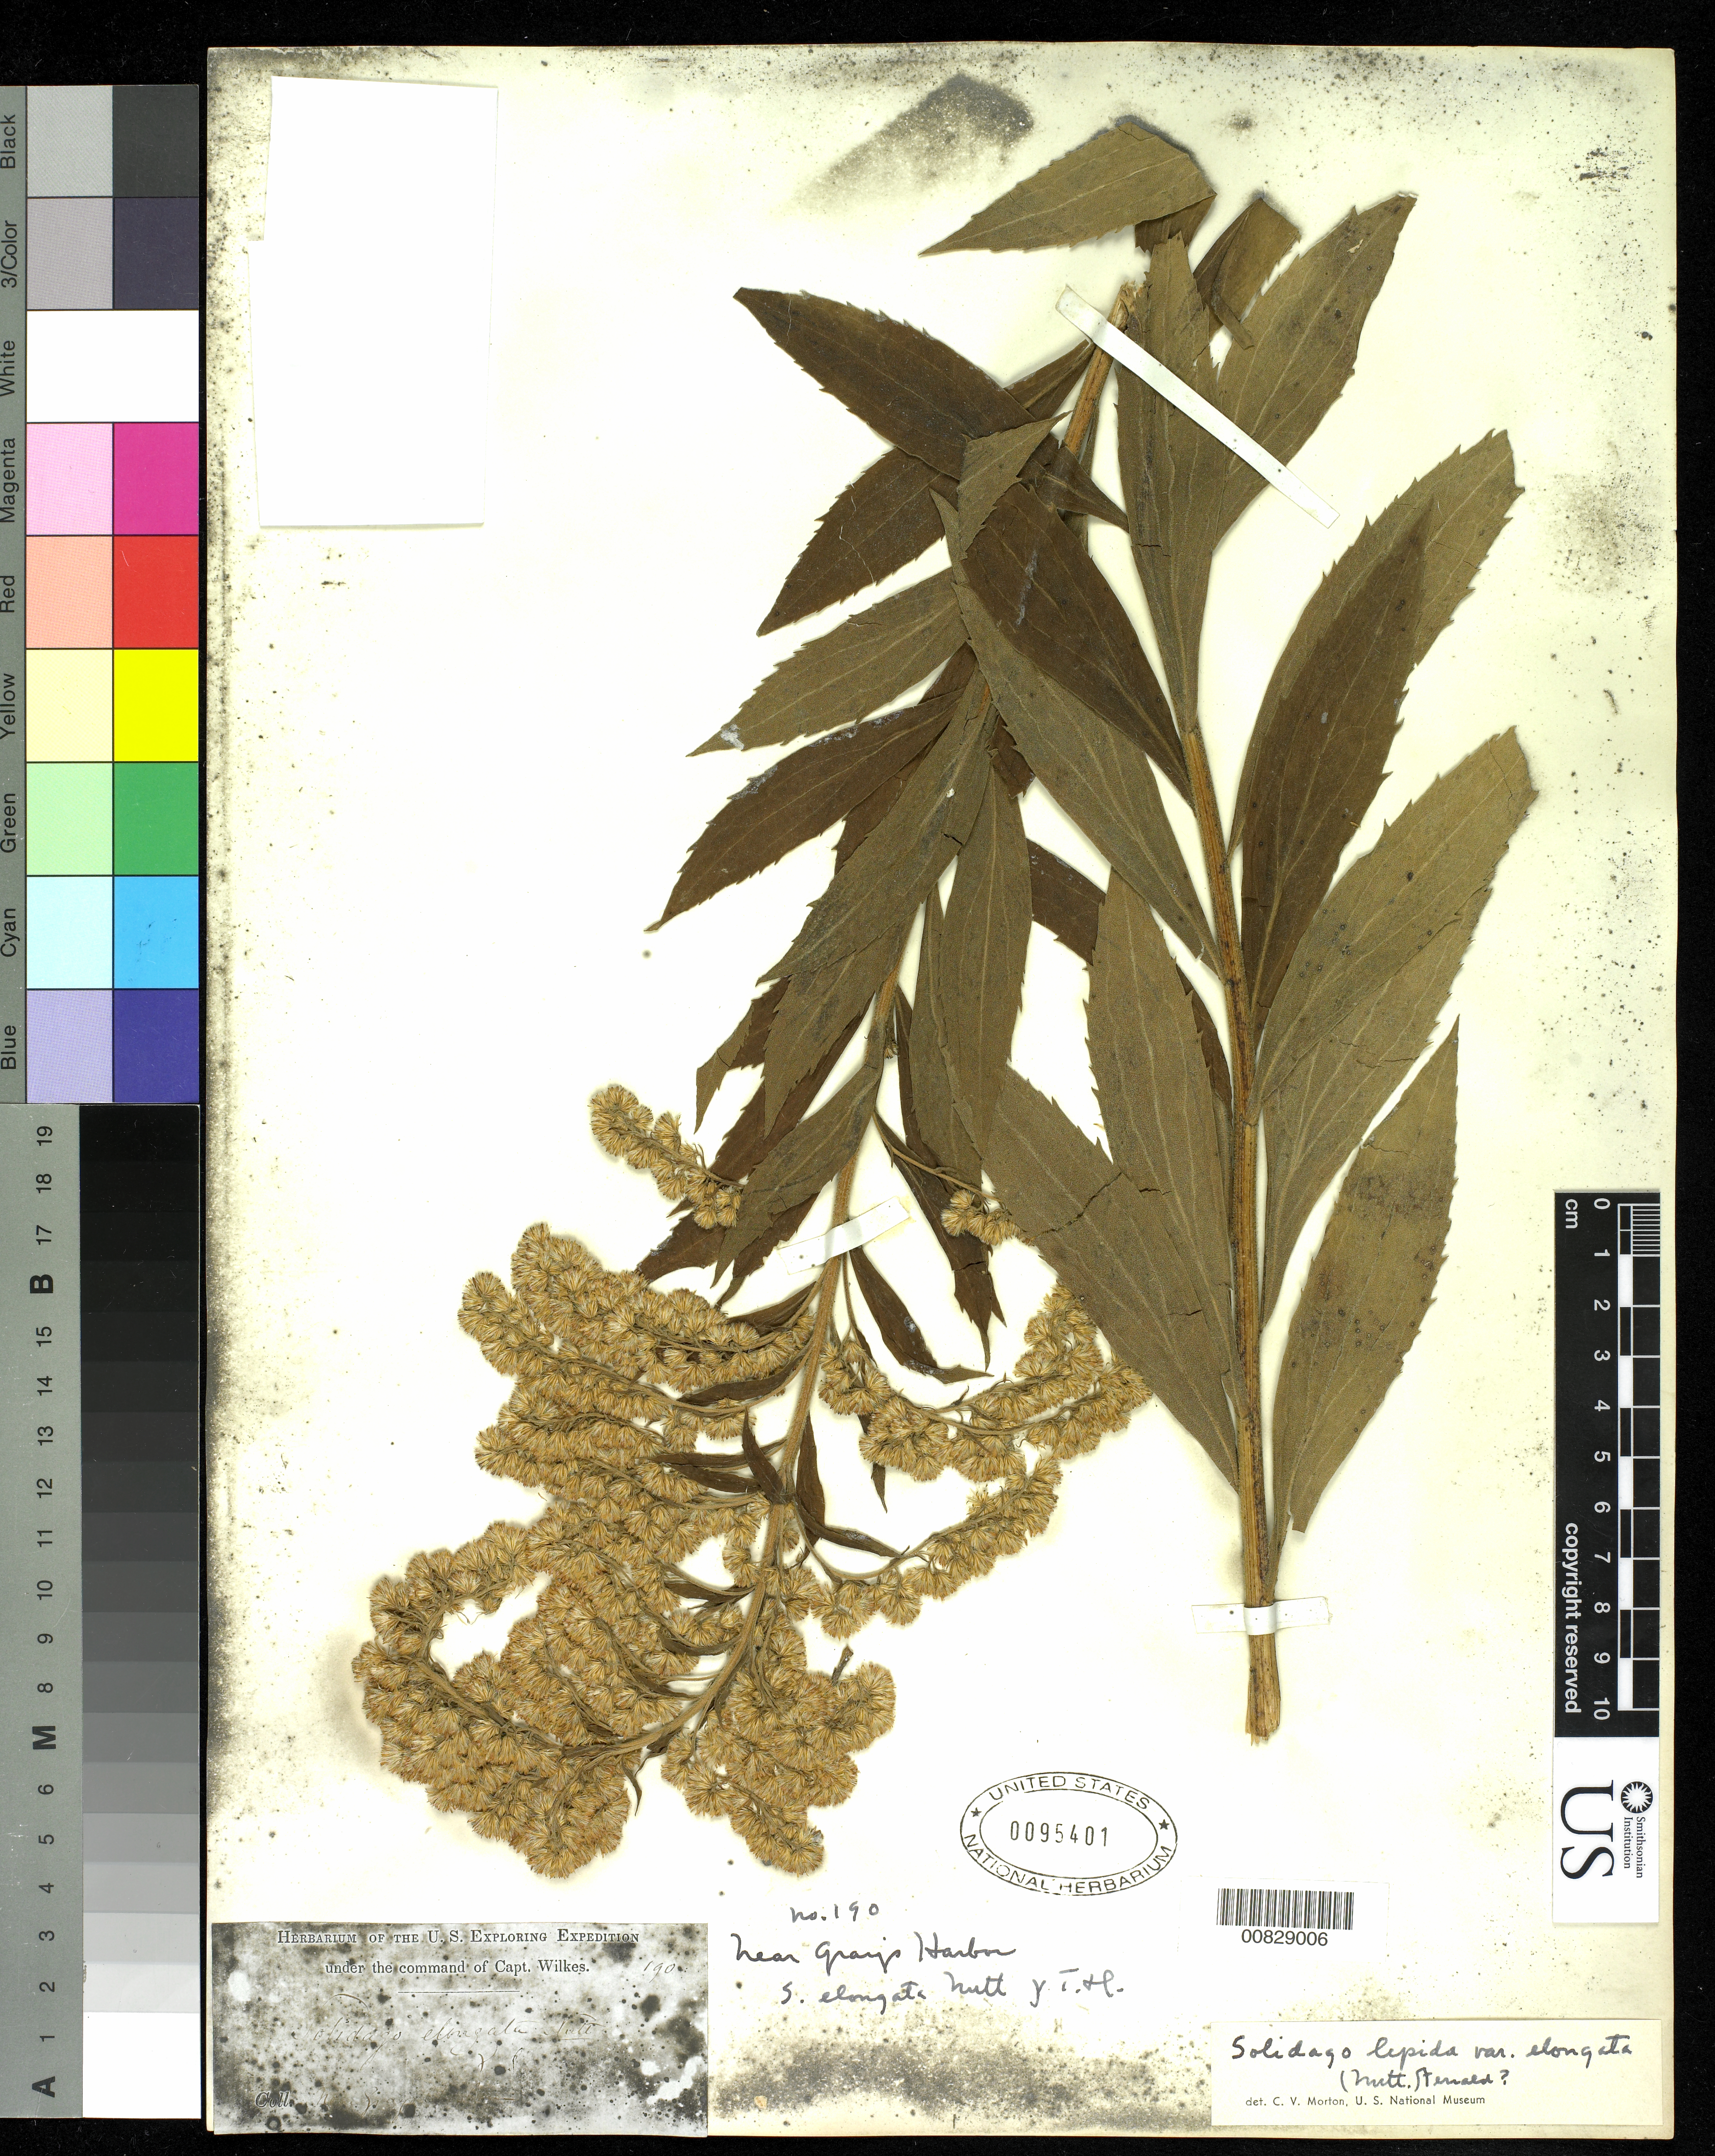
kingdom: Plantae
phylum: Tracheophyta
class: Magnoliopsida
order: Asterales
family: Asteraceae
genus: Solidago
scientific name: Solidago canadensis var. salebrosa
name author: (Piper) M.E. Jones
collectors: Wilkes Explor. Exped.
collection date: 1838/1842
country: United States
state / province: Washington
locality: near Gray's Harbor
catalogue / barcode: US 95401